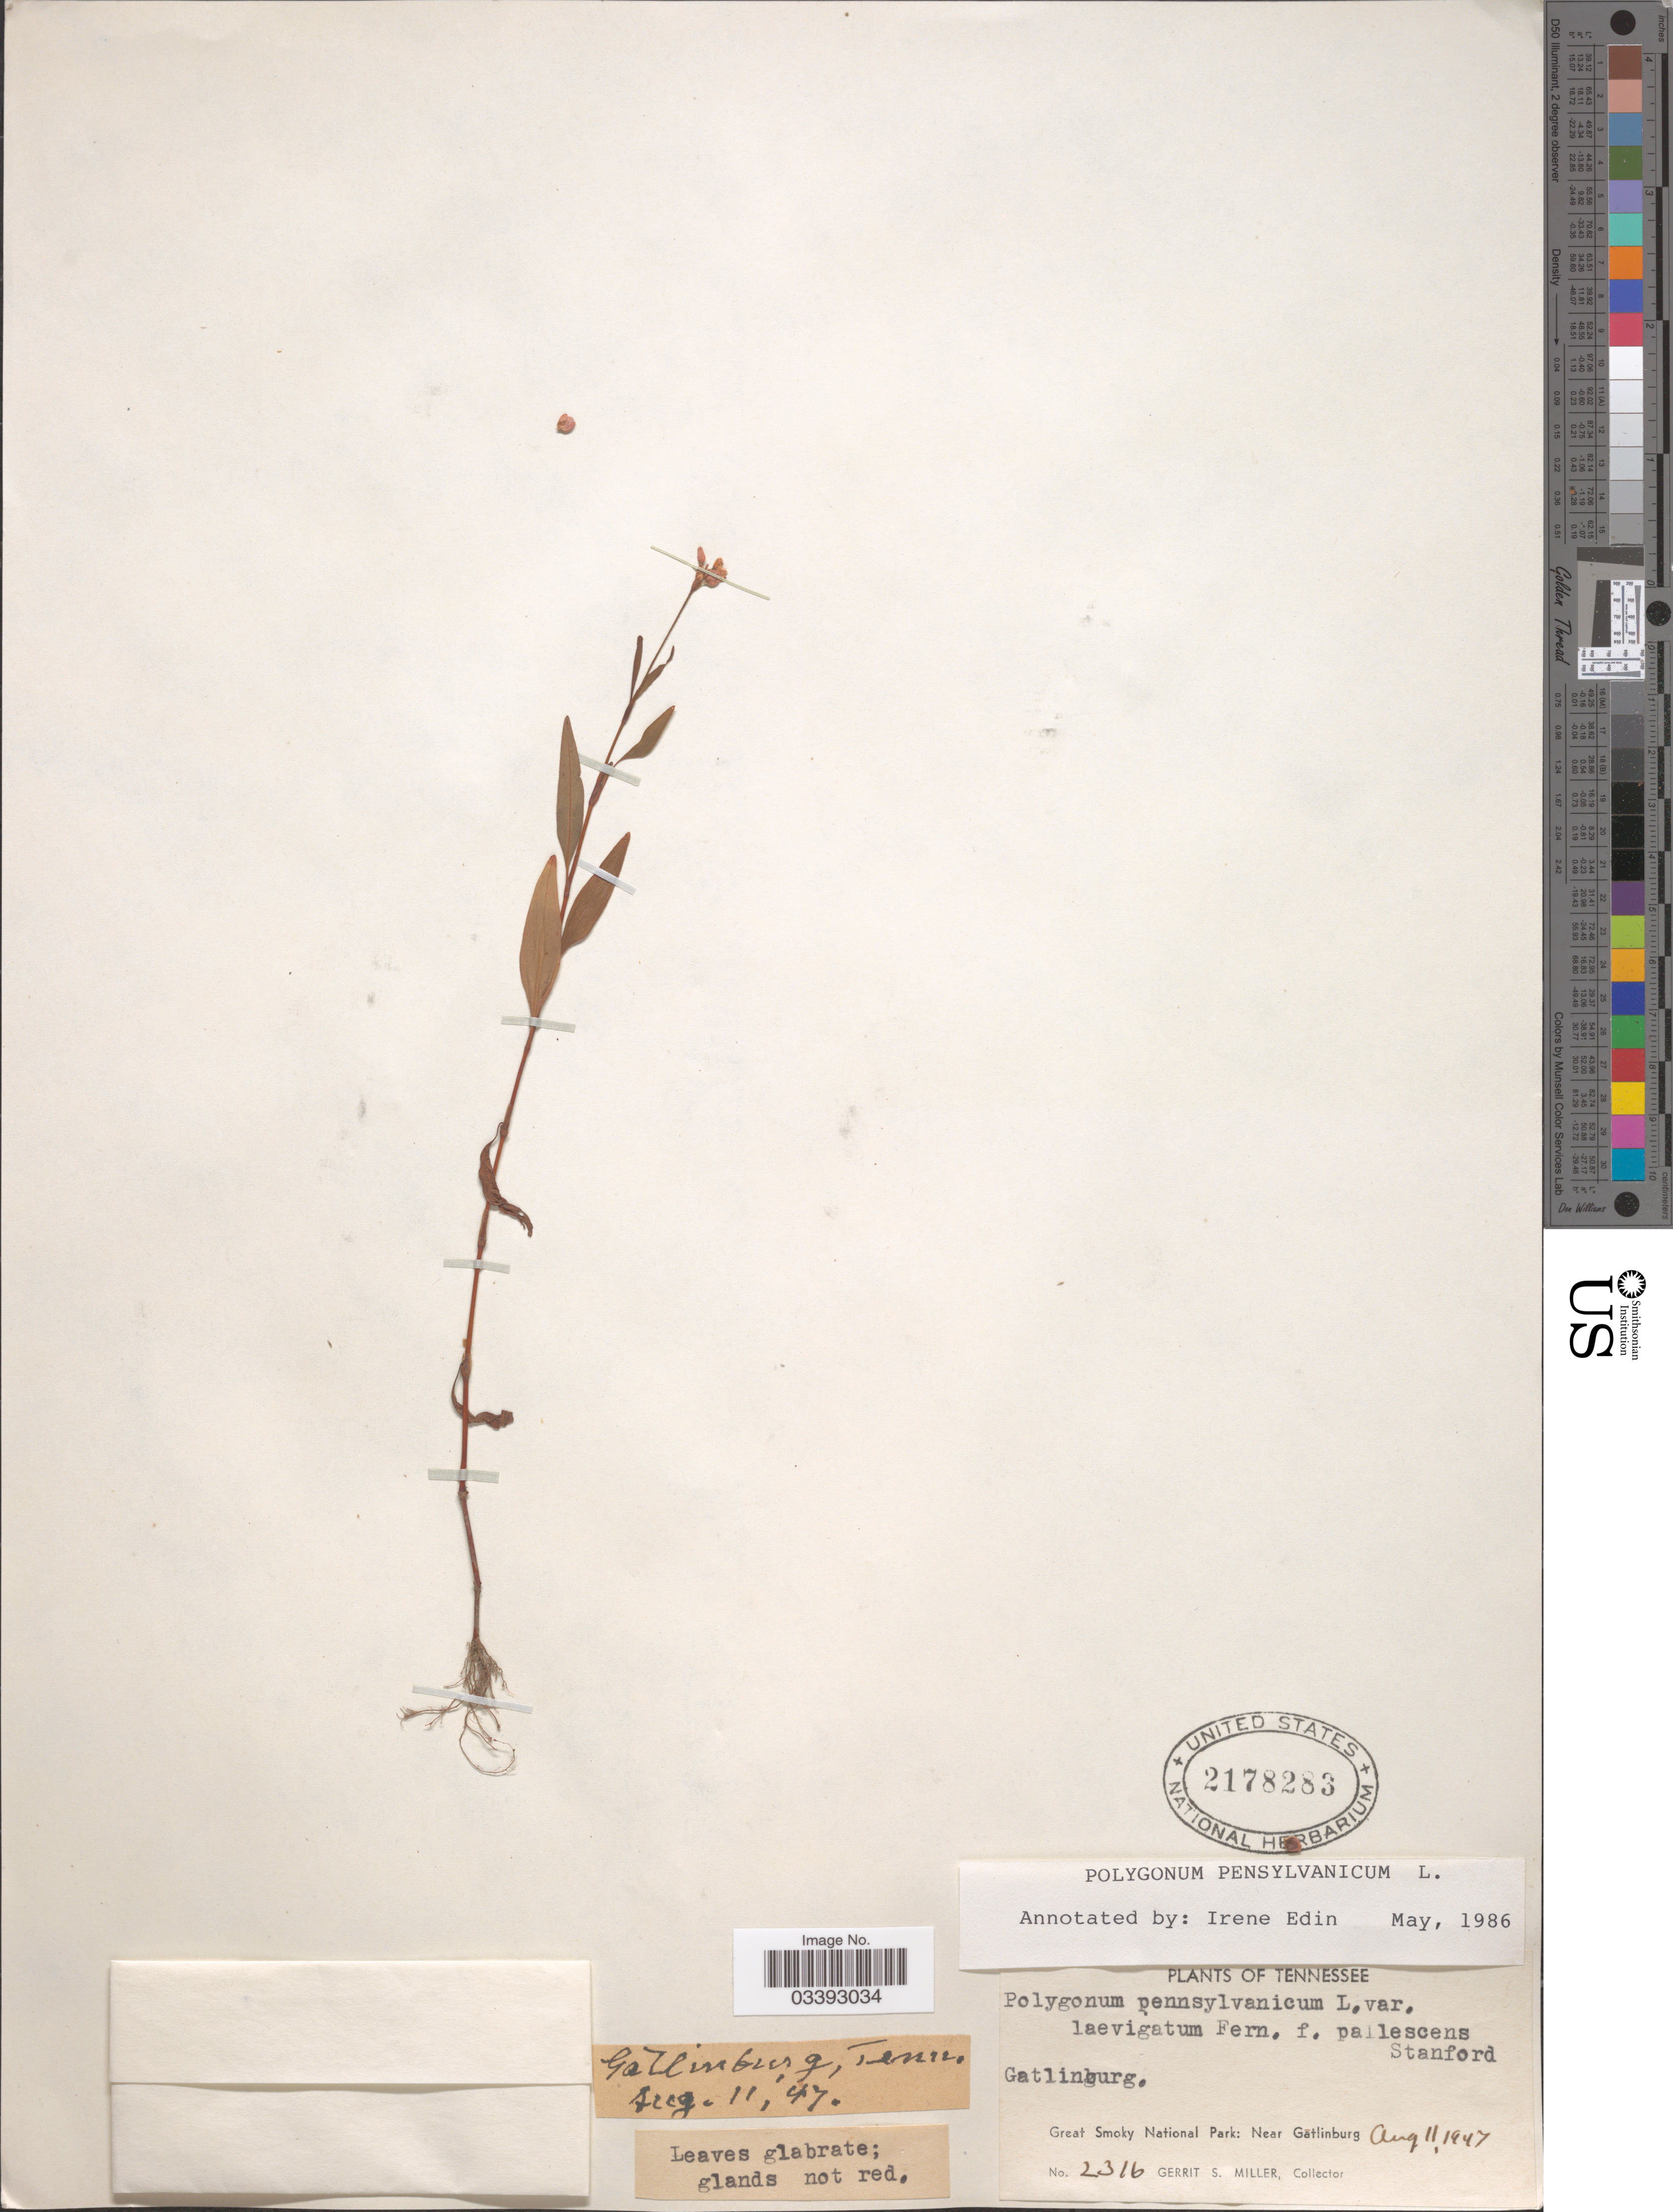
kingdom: Plantae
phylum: Tracheophyta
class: Magnoliopsida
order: Caryophyllales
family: Polygonaceae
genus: Persicaria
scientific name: Persicaria pensylvanica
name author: (L.) M. Gómez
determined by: Atha, D. E.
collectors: G. S. Miller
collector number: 2316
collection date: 1947-08-11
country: United States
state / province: Tennessee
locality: Gatlinburg, Great Smoky National Park: Near Gatlingburg.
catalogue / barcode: US 2178283